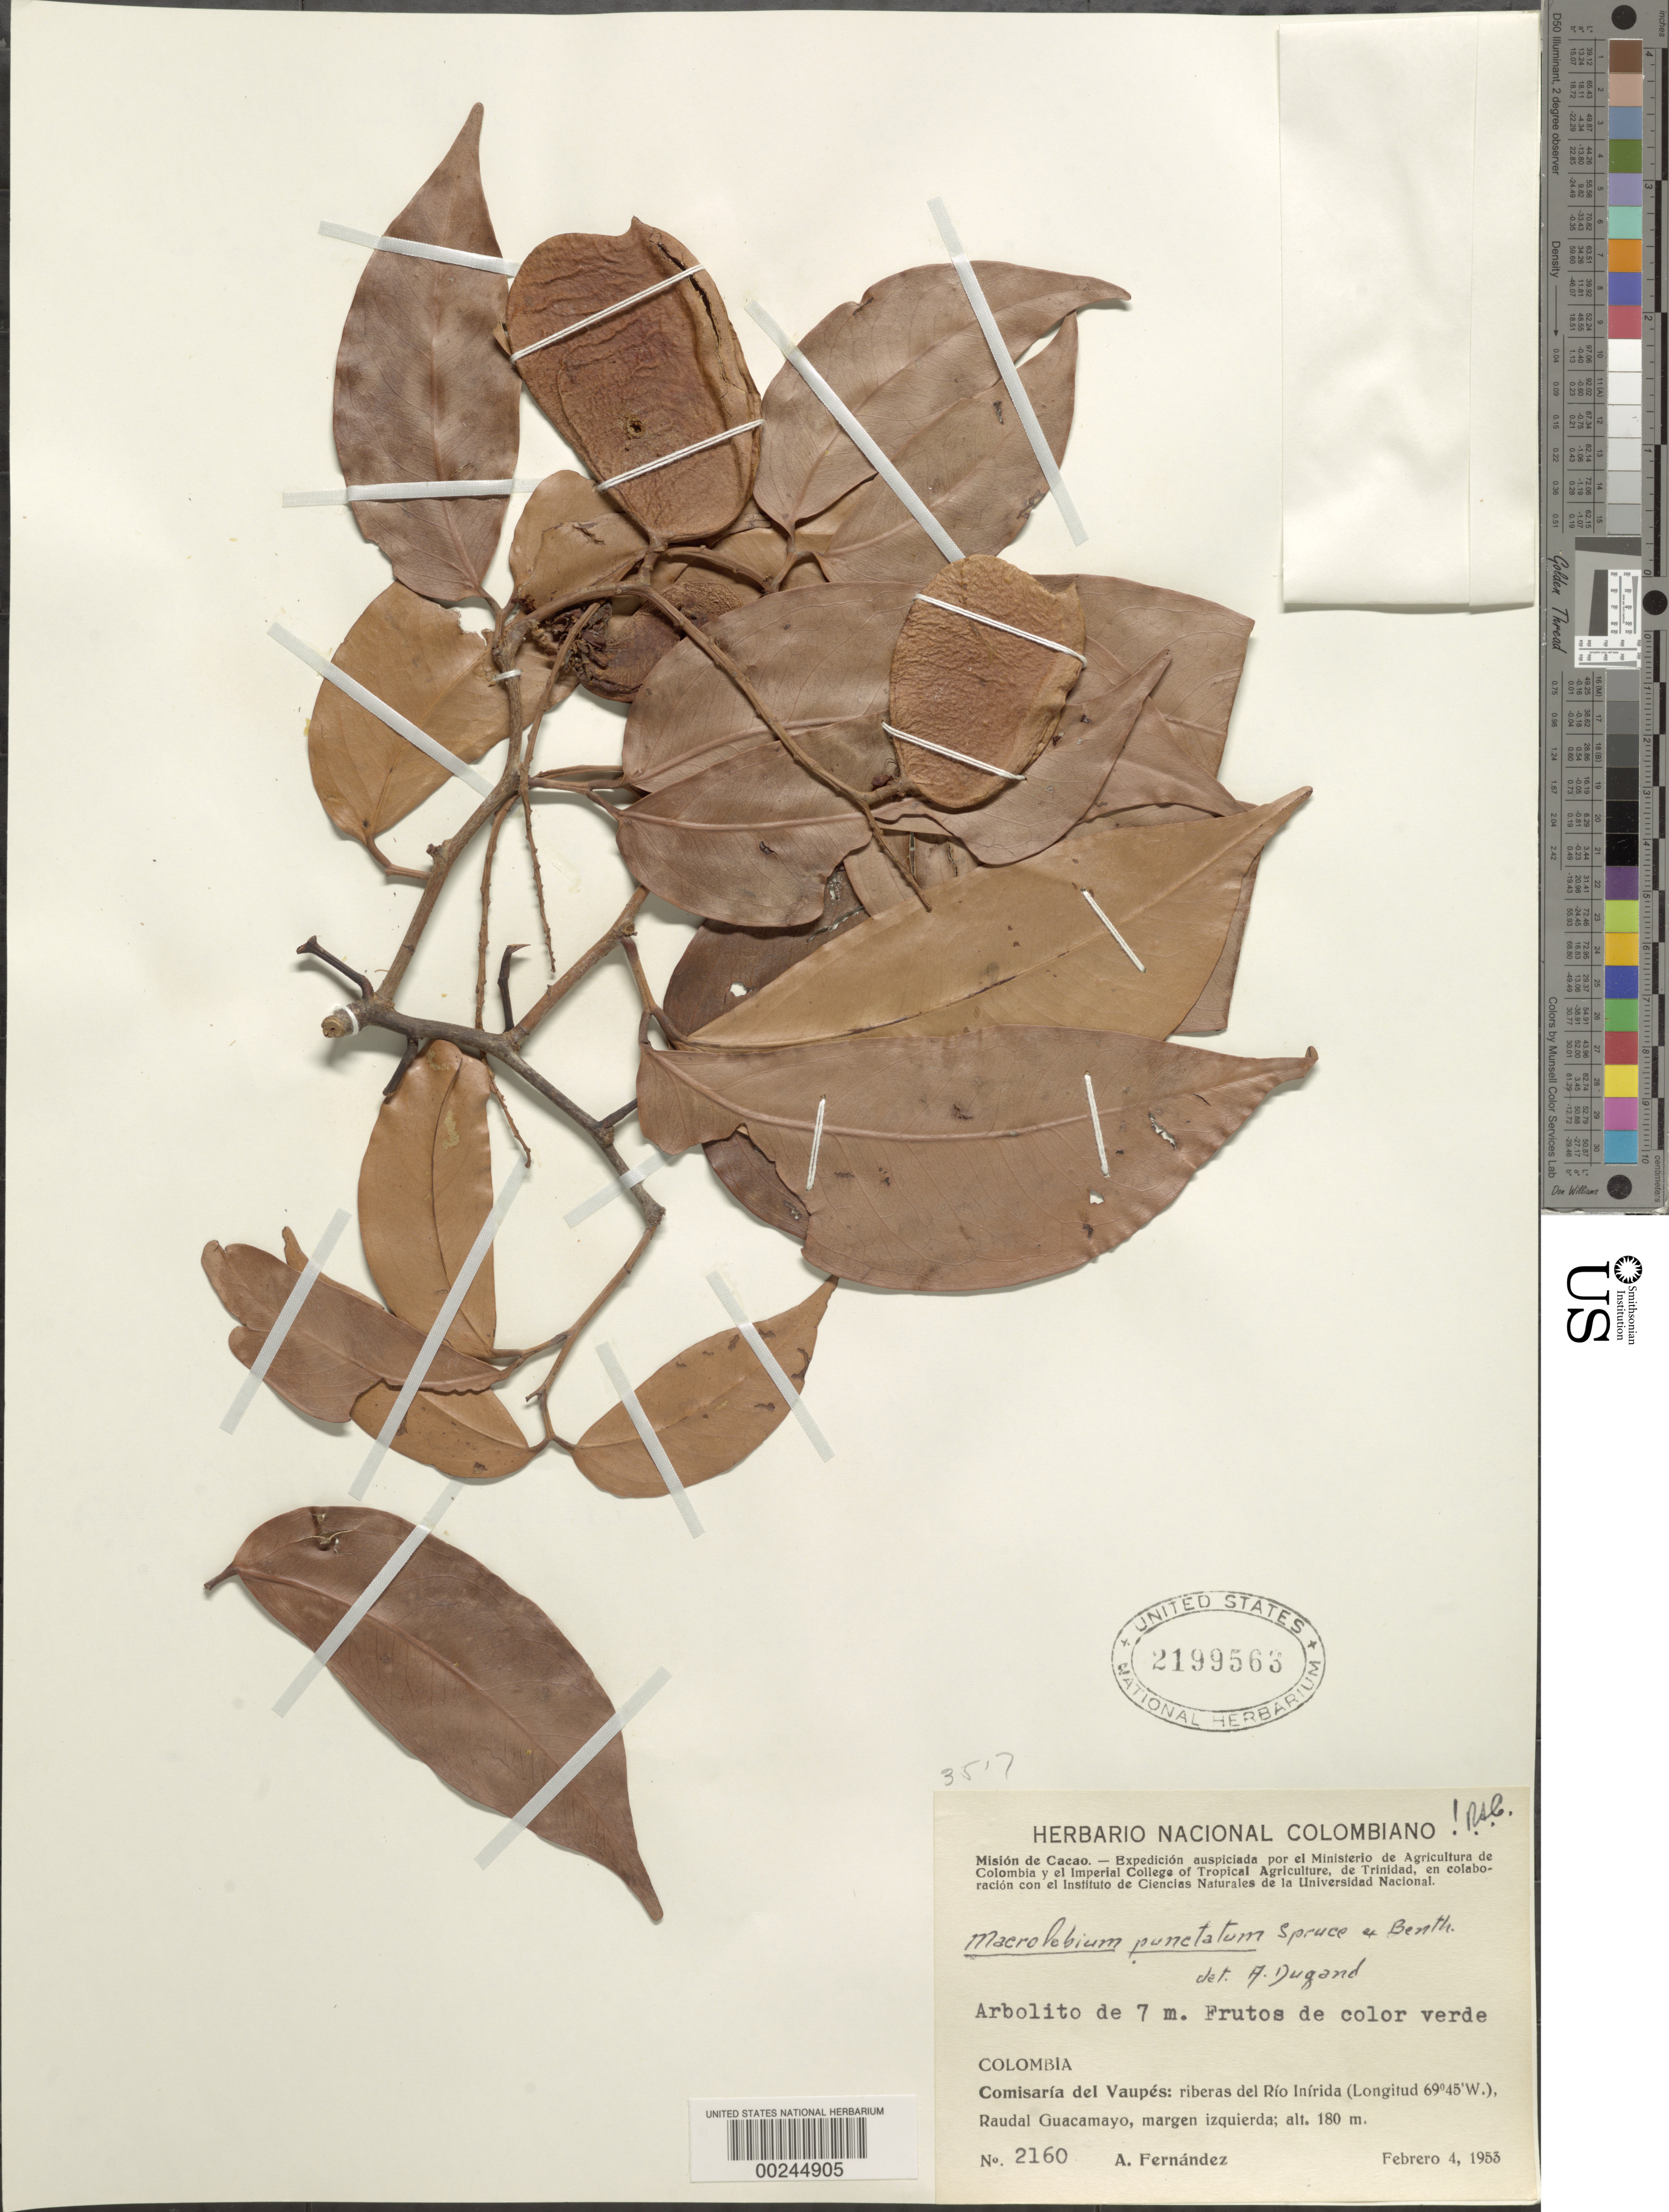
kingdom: Plantae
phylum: Tracheophyta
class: Magnoliopsida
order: Fabales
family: Fabaceae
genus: Macrolobium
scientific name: Macrolobium punctatum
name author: Spruce ex Benth.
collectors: Á. Fernández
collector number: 2160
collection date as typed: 04 Feb 1953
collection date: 1953-02-04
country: Colombia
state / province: Vaupés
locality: Rio Inirida, Raudal Guacamayo, left side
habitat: River bank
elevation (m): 180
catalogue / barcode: US 2199563